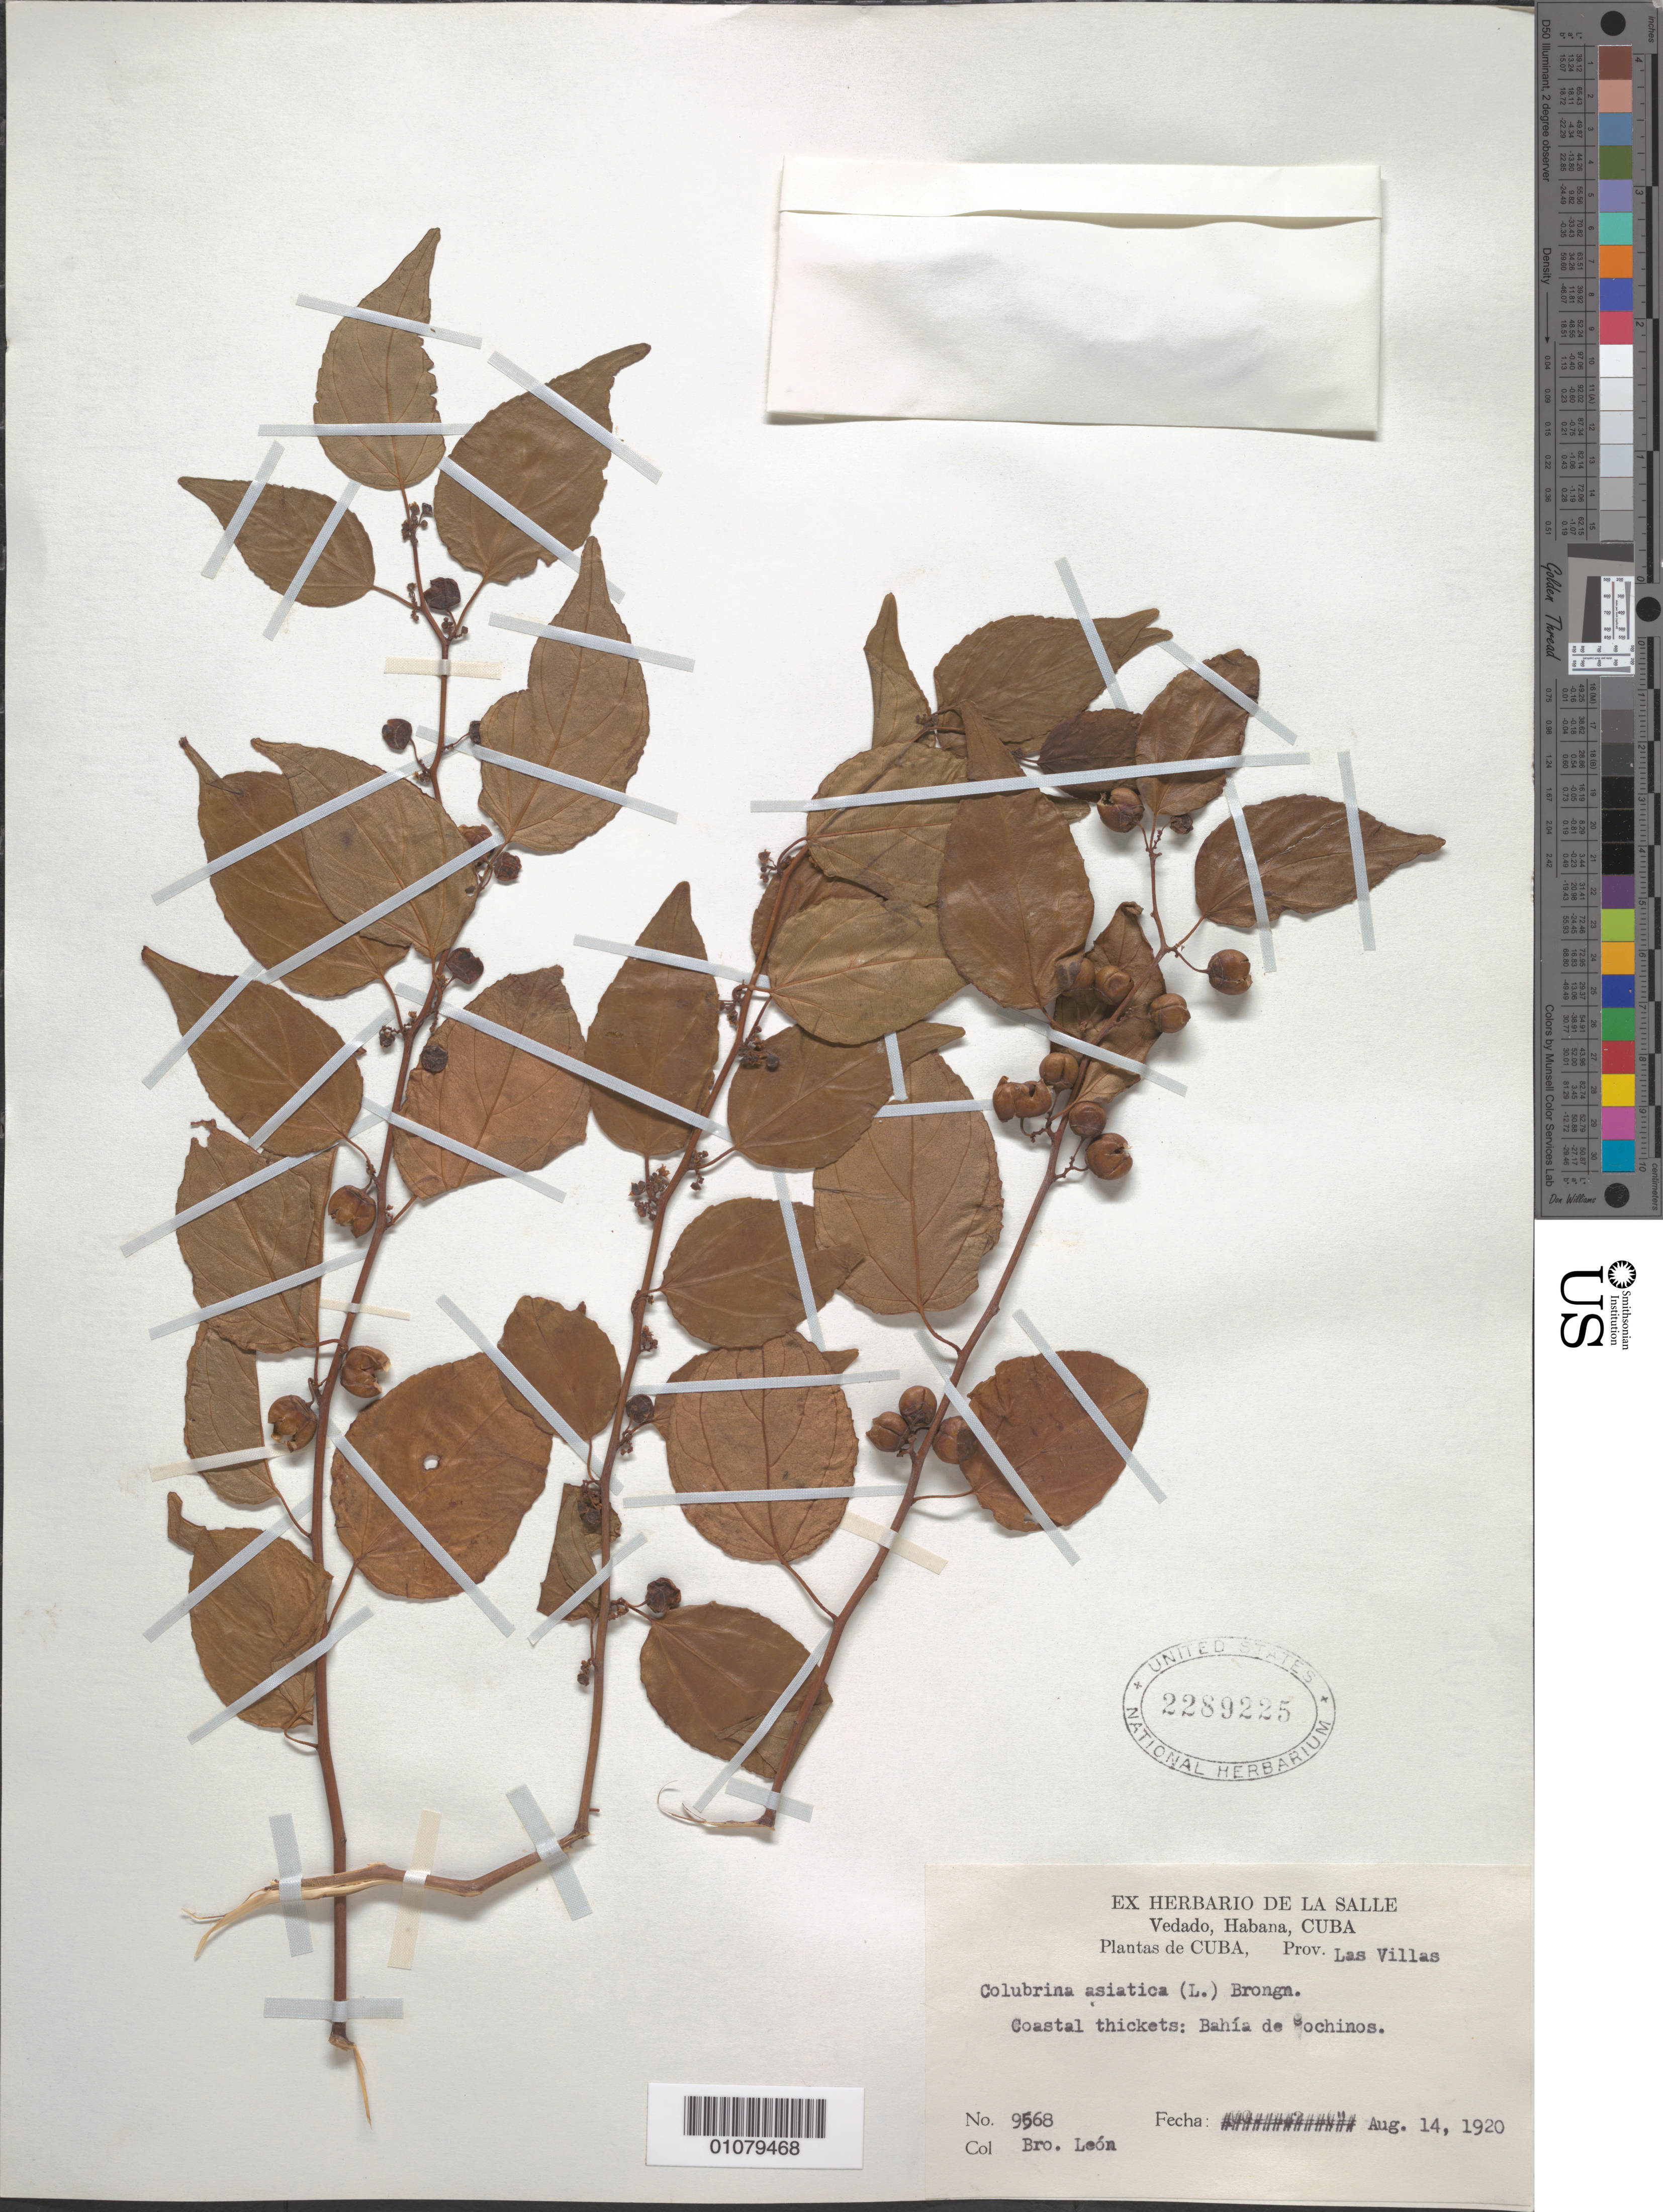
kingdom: Plantae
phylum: Tracheophyta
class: Magnoliopsida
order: Rosales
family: Rhamnaceae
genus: Colubrina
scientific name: Colubrina asiatica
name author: (L.) Brongn.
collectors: Bro. León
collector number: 9568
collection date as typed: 14 Aug 1920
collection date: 1920-08-14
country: Cuba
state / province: Matanzas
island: Cuba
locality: Bahia de Cochinos Las Villas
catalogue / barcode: US 2289225